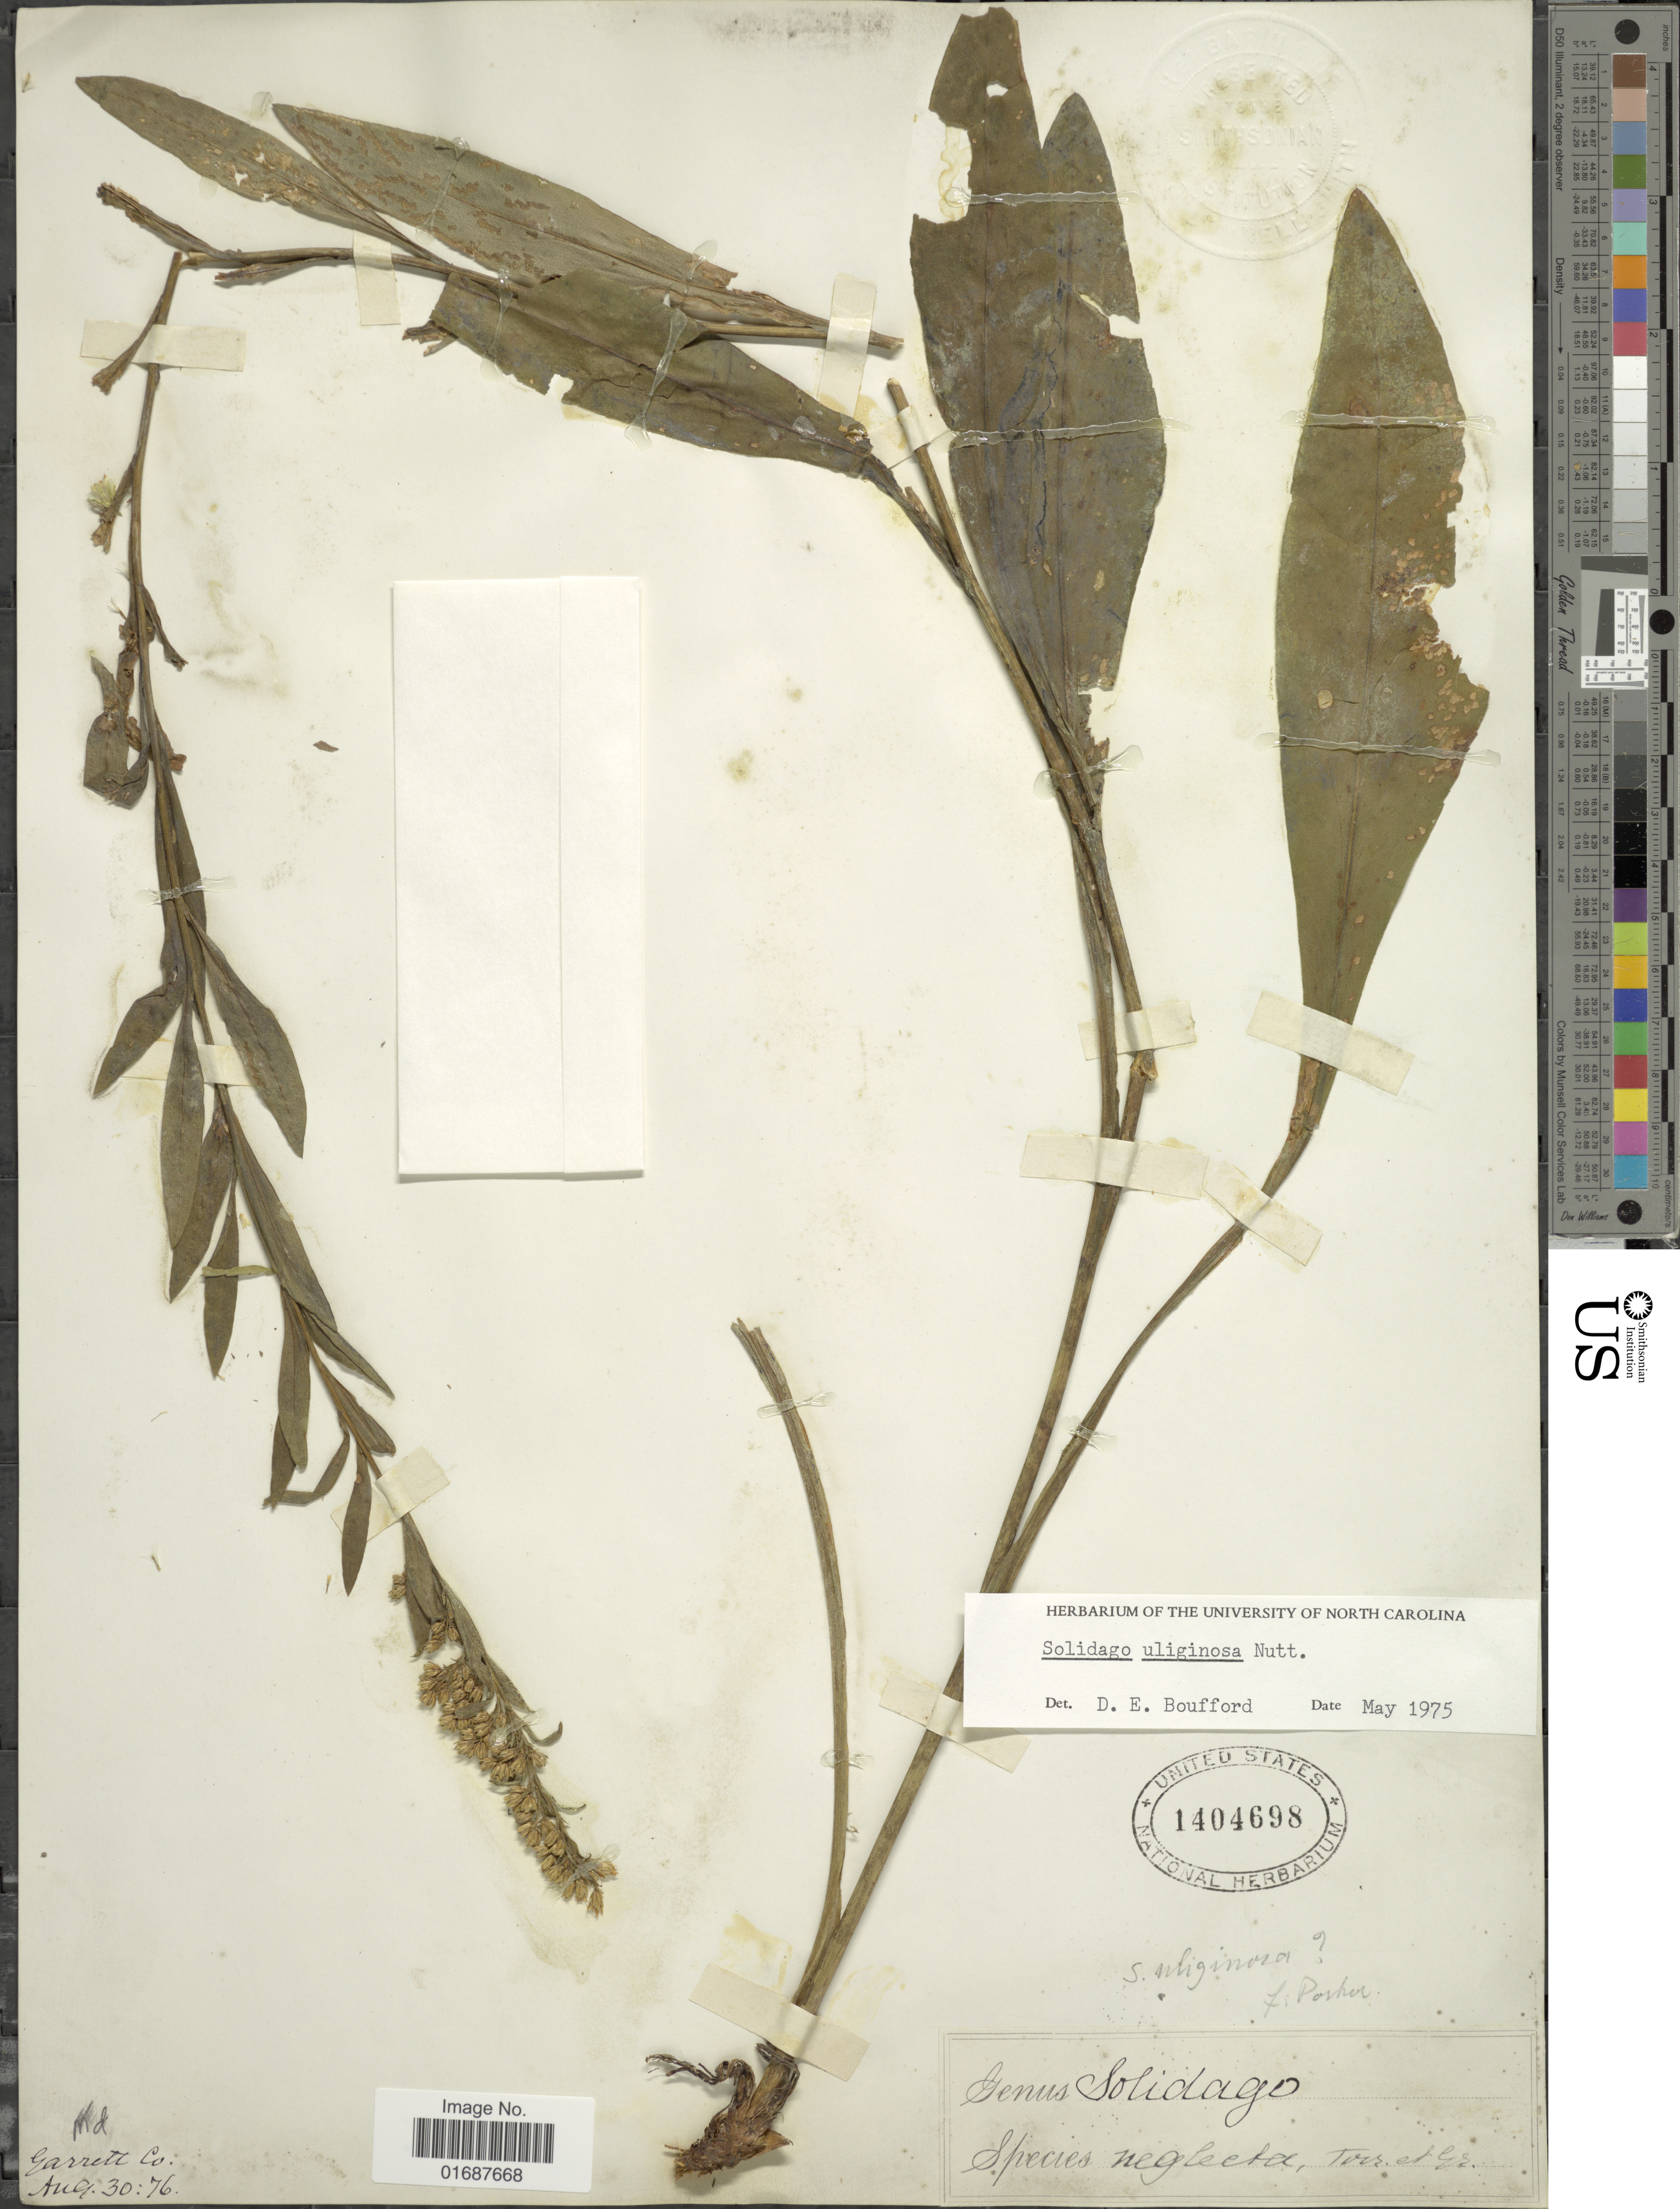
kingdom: Plantae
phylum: Tracheophyta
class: Magnoliopsida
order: Asterales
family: Asteraceae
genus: Solidago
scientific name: Solidago uliginosa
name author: Nutt.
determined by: Boufford, D. E.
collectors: J. Donnell Smith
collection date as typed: Transcribed d/m/y: 30/8/76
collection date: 1876-08-30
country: United States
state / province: Maryland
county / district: Garrett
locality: Garrett Co.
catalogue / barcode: US 1404698